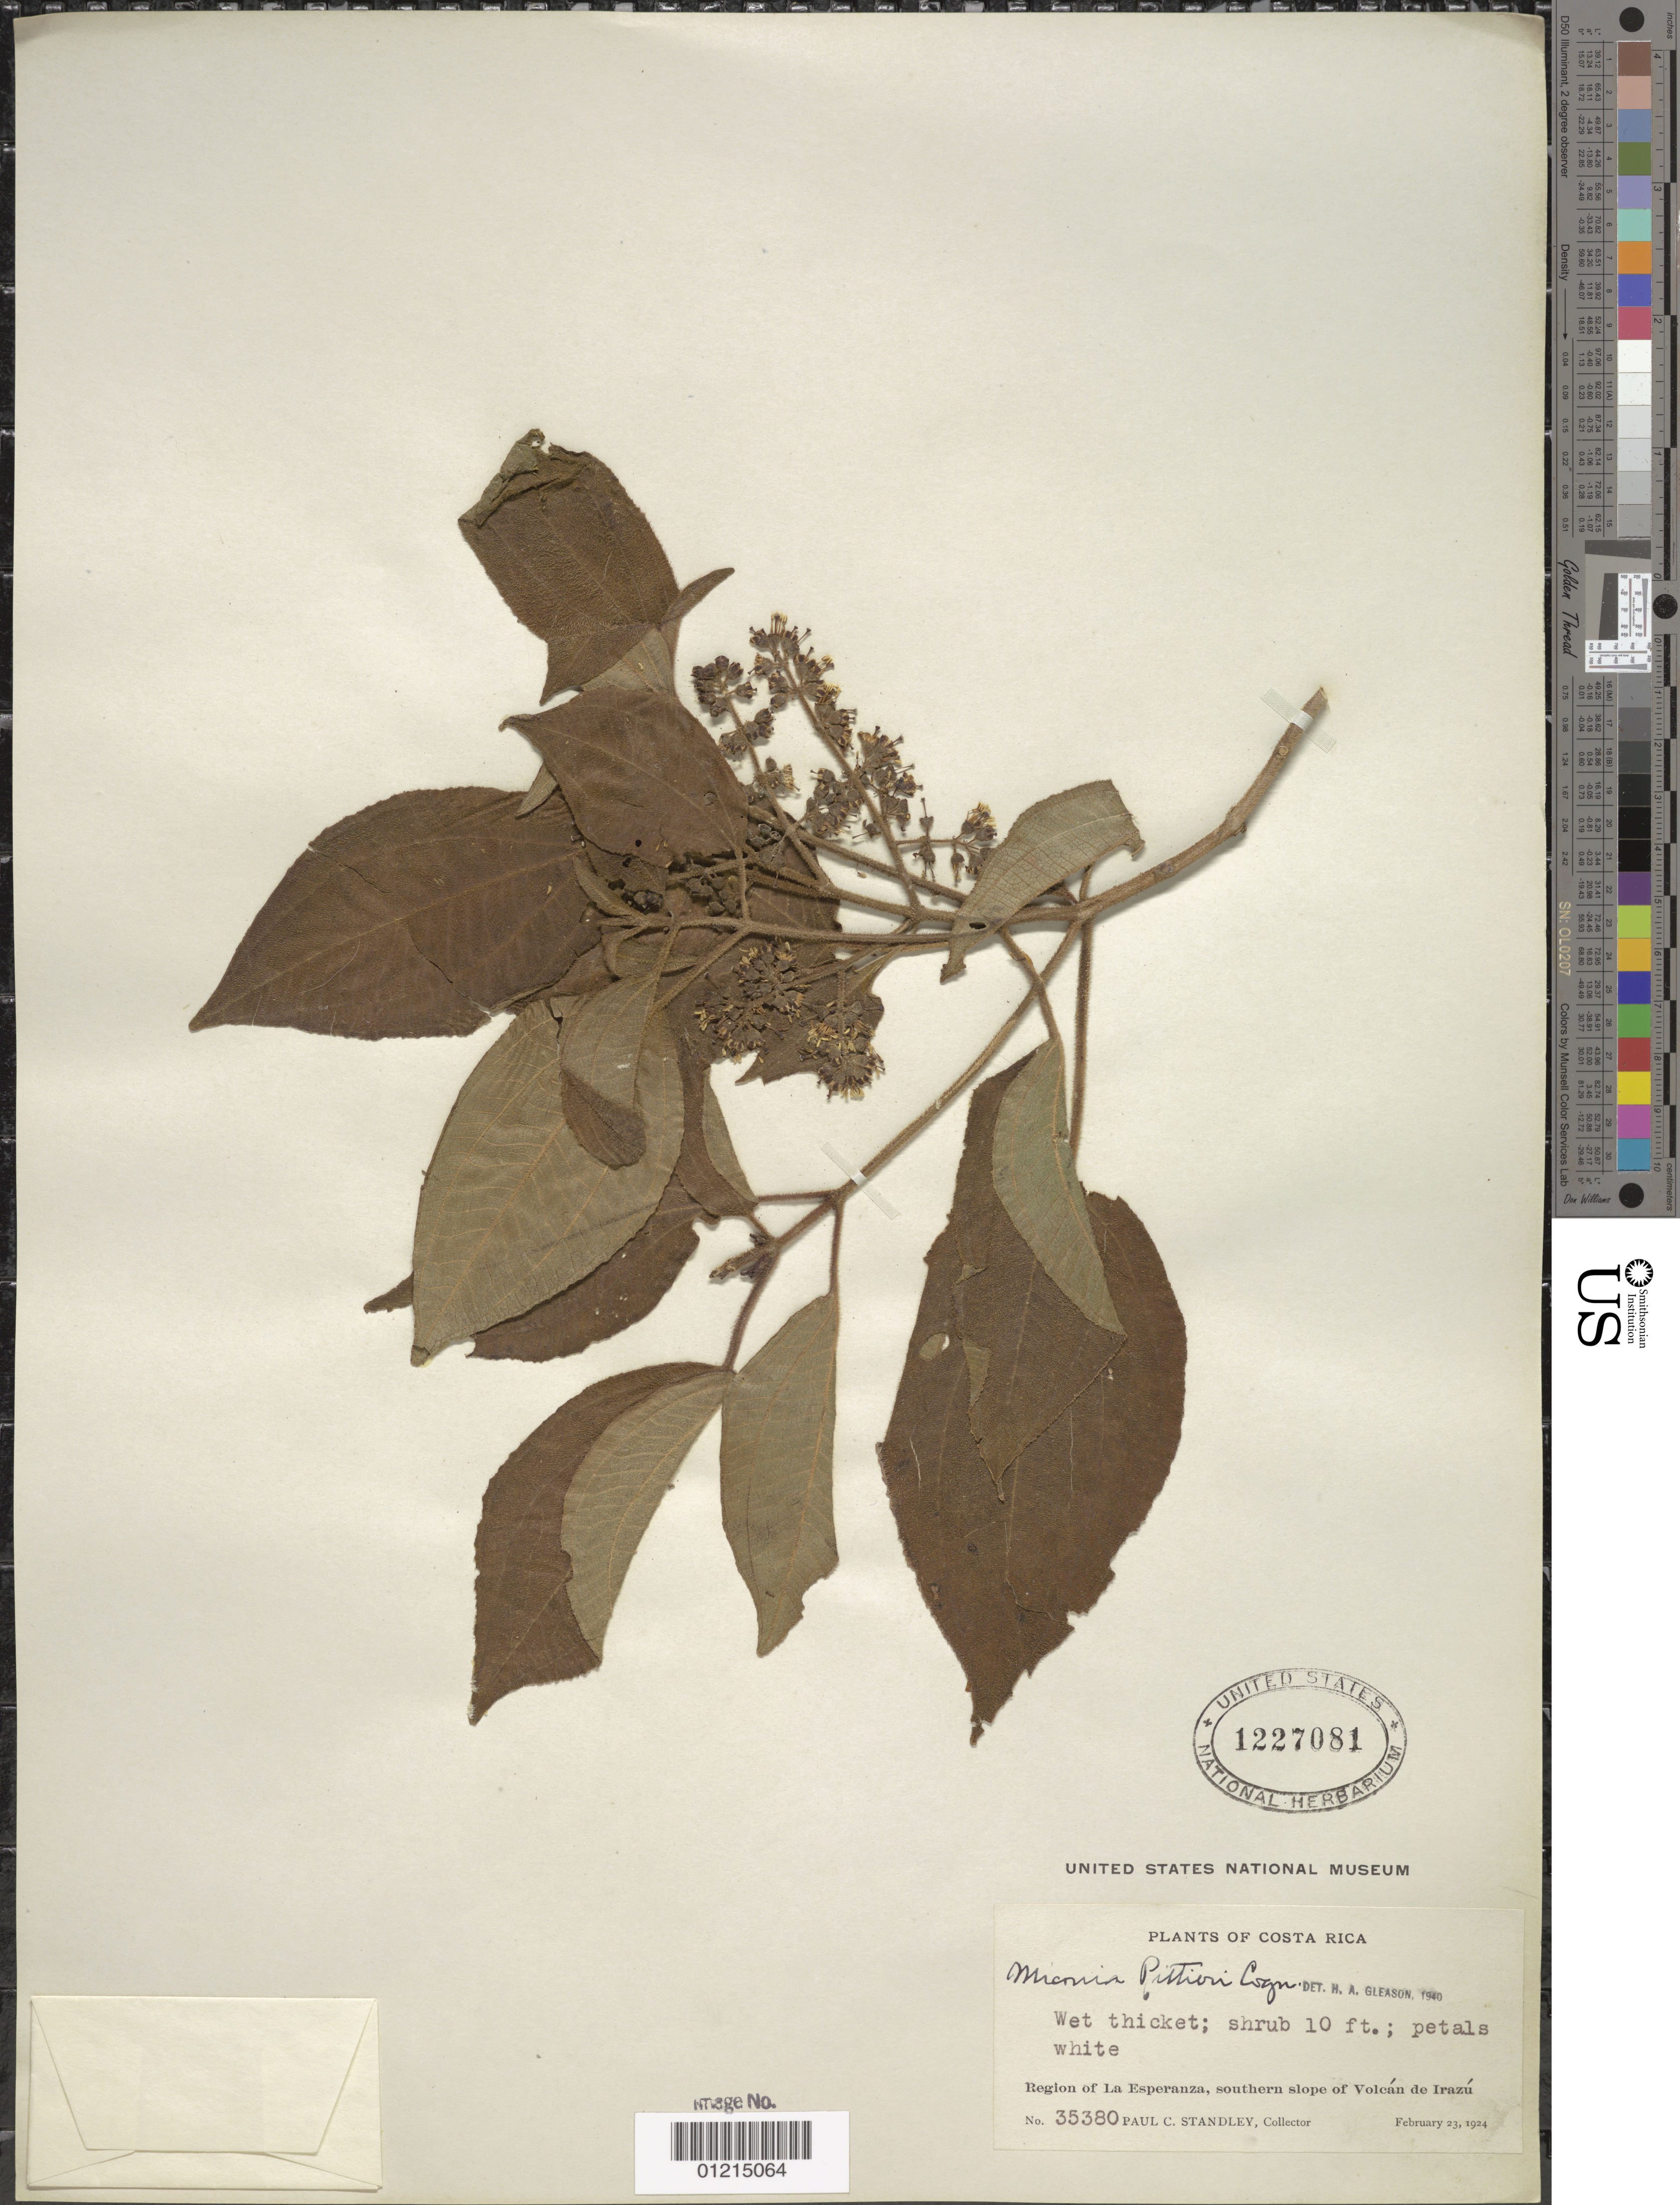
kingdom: Plantae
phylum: Tracheophyta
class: Magnoliopsida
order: Myrtales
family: Melastomataceae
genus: Miconia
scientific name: Miconia pittieri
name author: Cogn. in A. DC.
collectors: P. C. Standley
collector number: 35380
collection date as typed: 23 Feb 1924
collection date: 1924-02-23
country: Costa Rica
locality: La Esperanza region, southern slope of Volcan de Irazu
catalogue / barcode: US 1227081